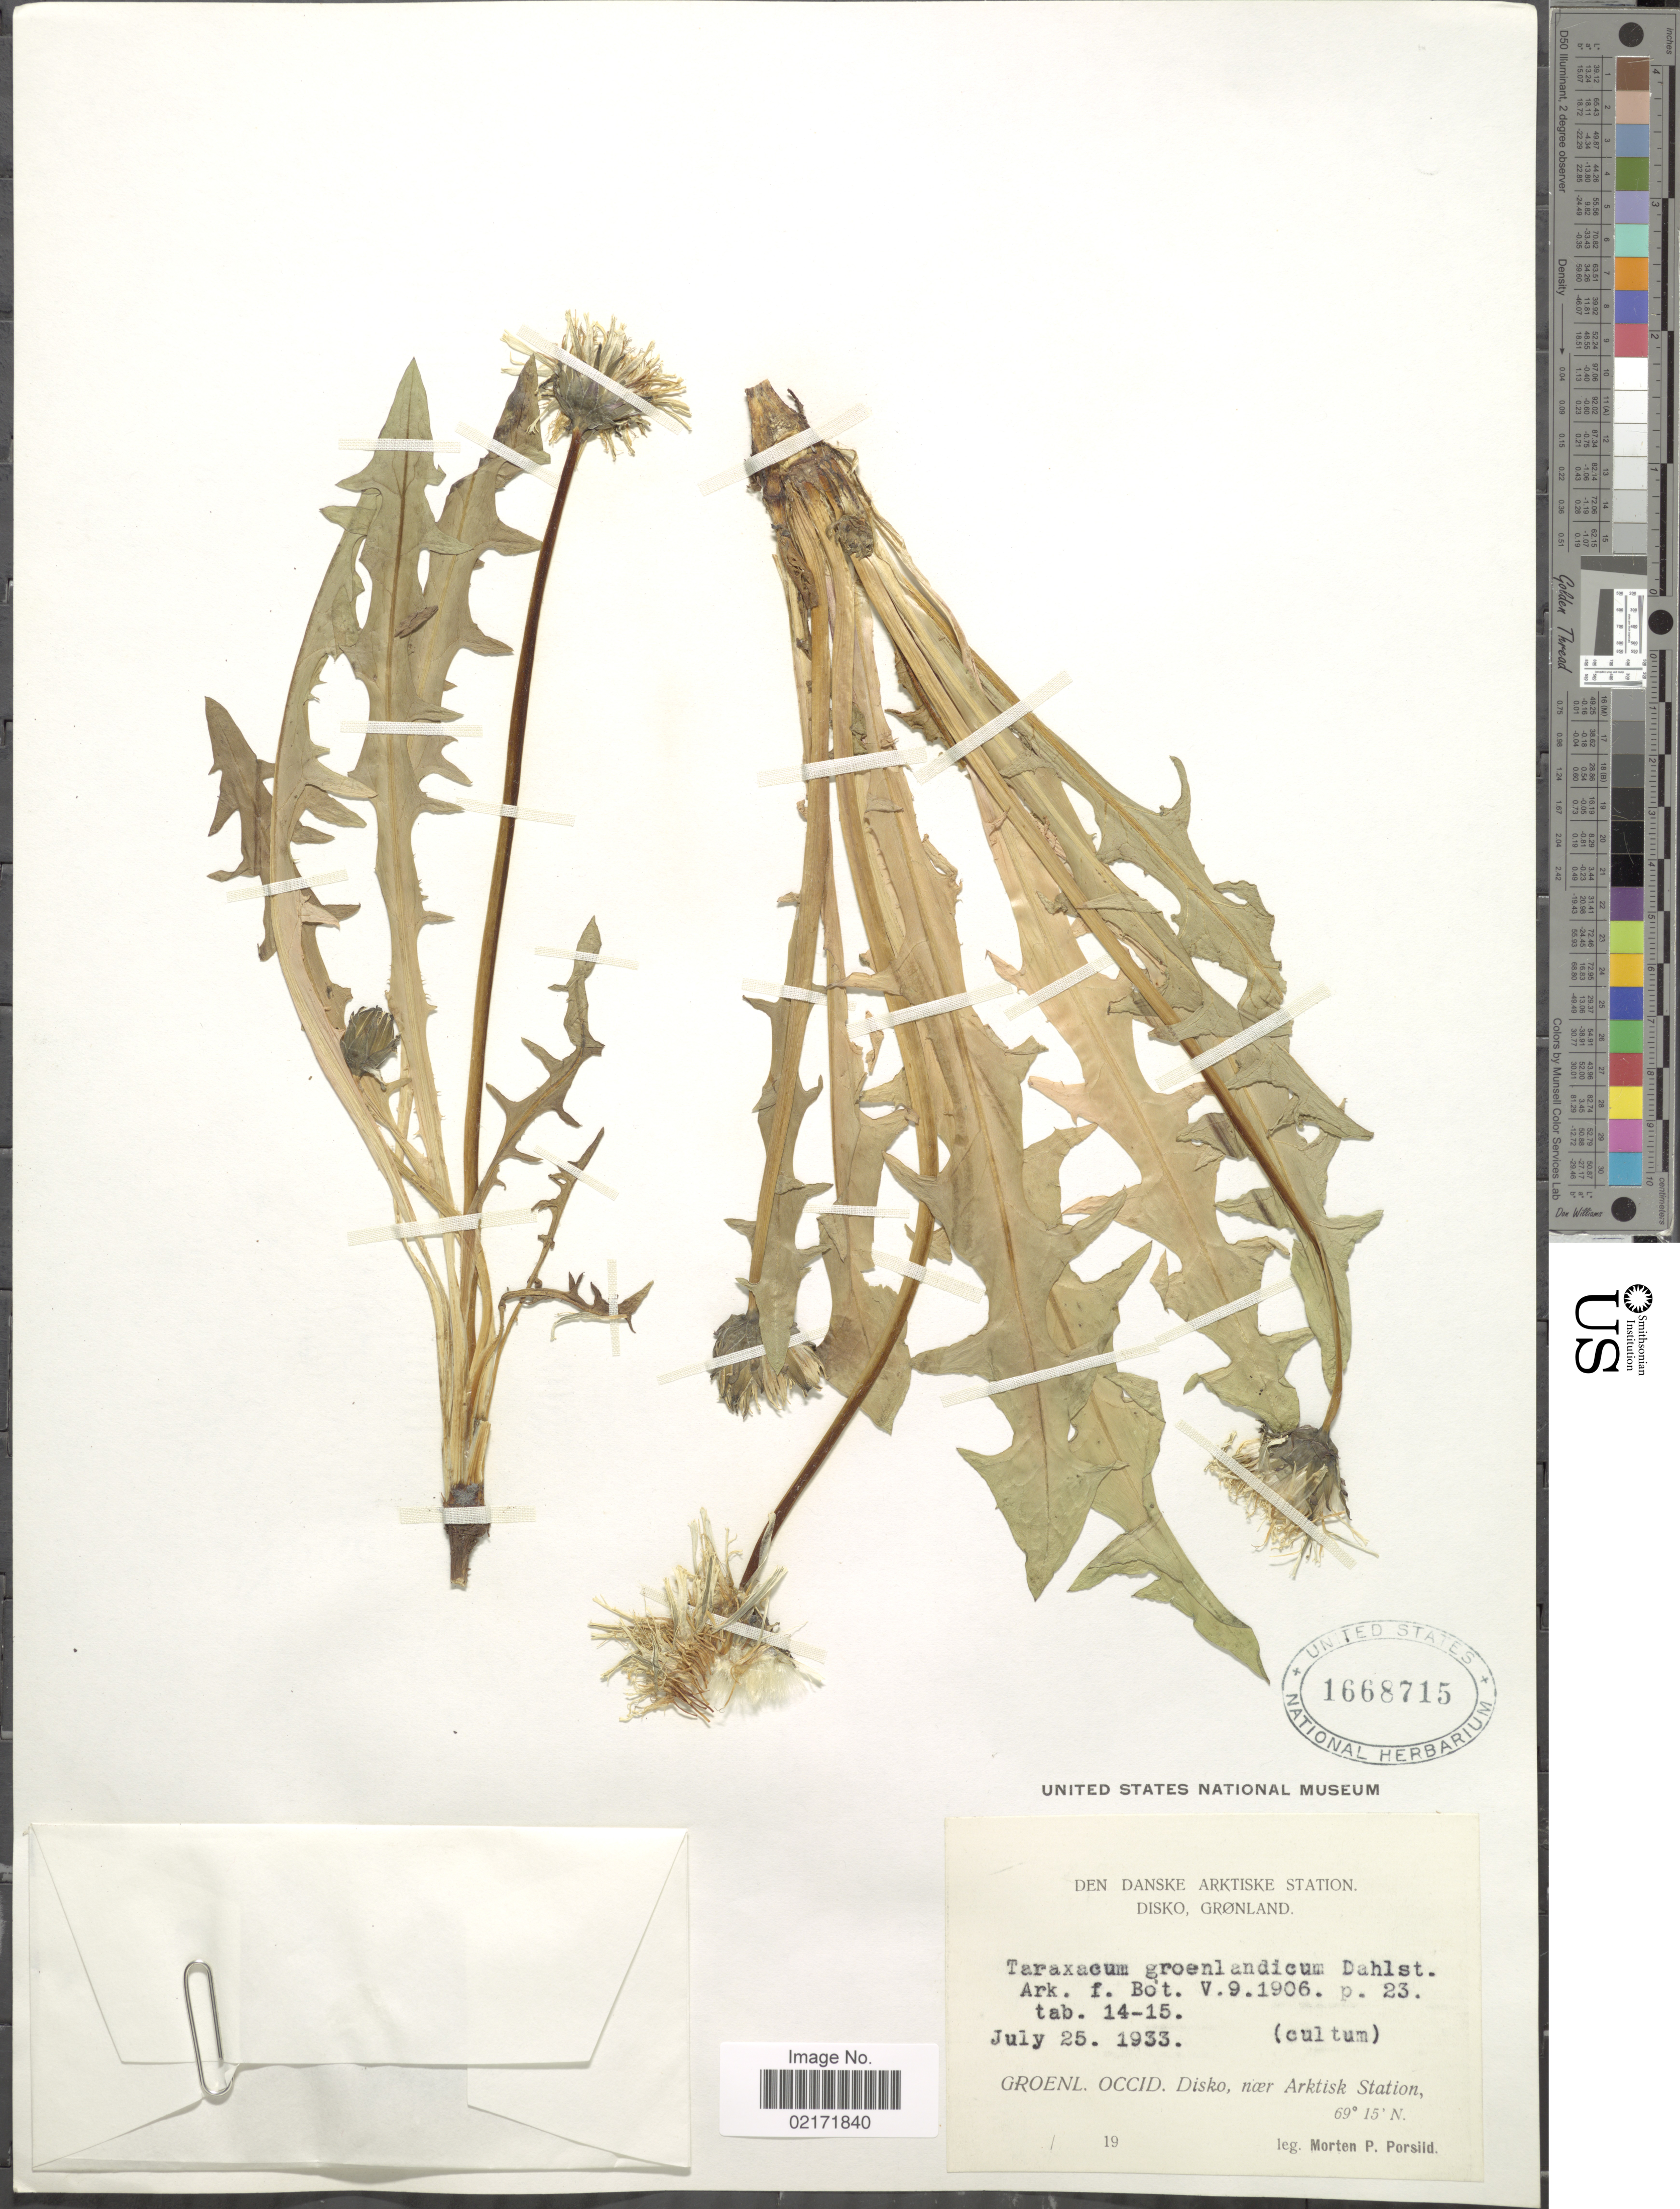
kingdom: Plantae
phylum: Tracheophyta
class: Magnoliopsida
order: Asterales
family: Asteraceae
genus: Taraxacum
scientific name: Taraxacum groenlandicum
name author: Dahlst.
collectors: M. P. Porsild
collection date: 1933-07-25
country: Greenland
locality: Den Danske Arktiske Station, Disko, near Arktisk Station.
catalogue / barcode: US 1668715